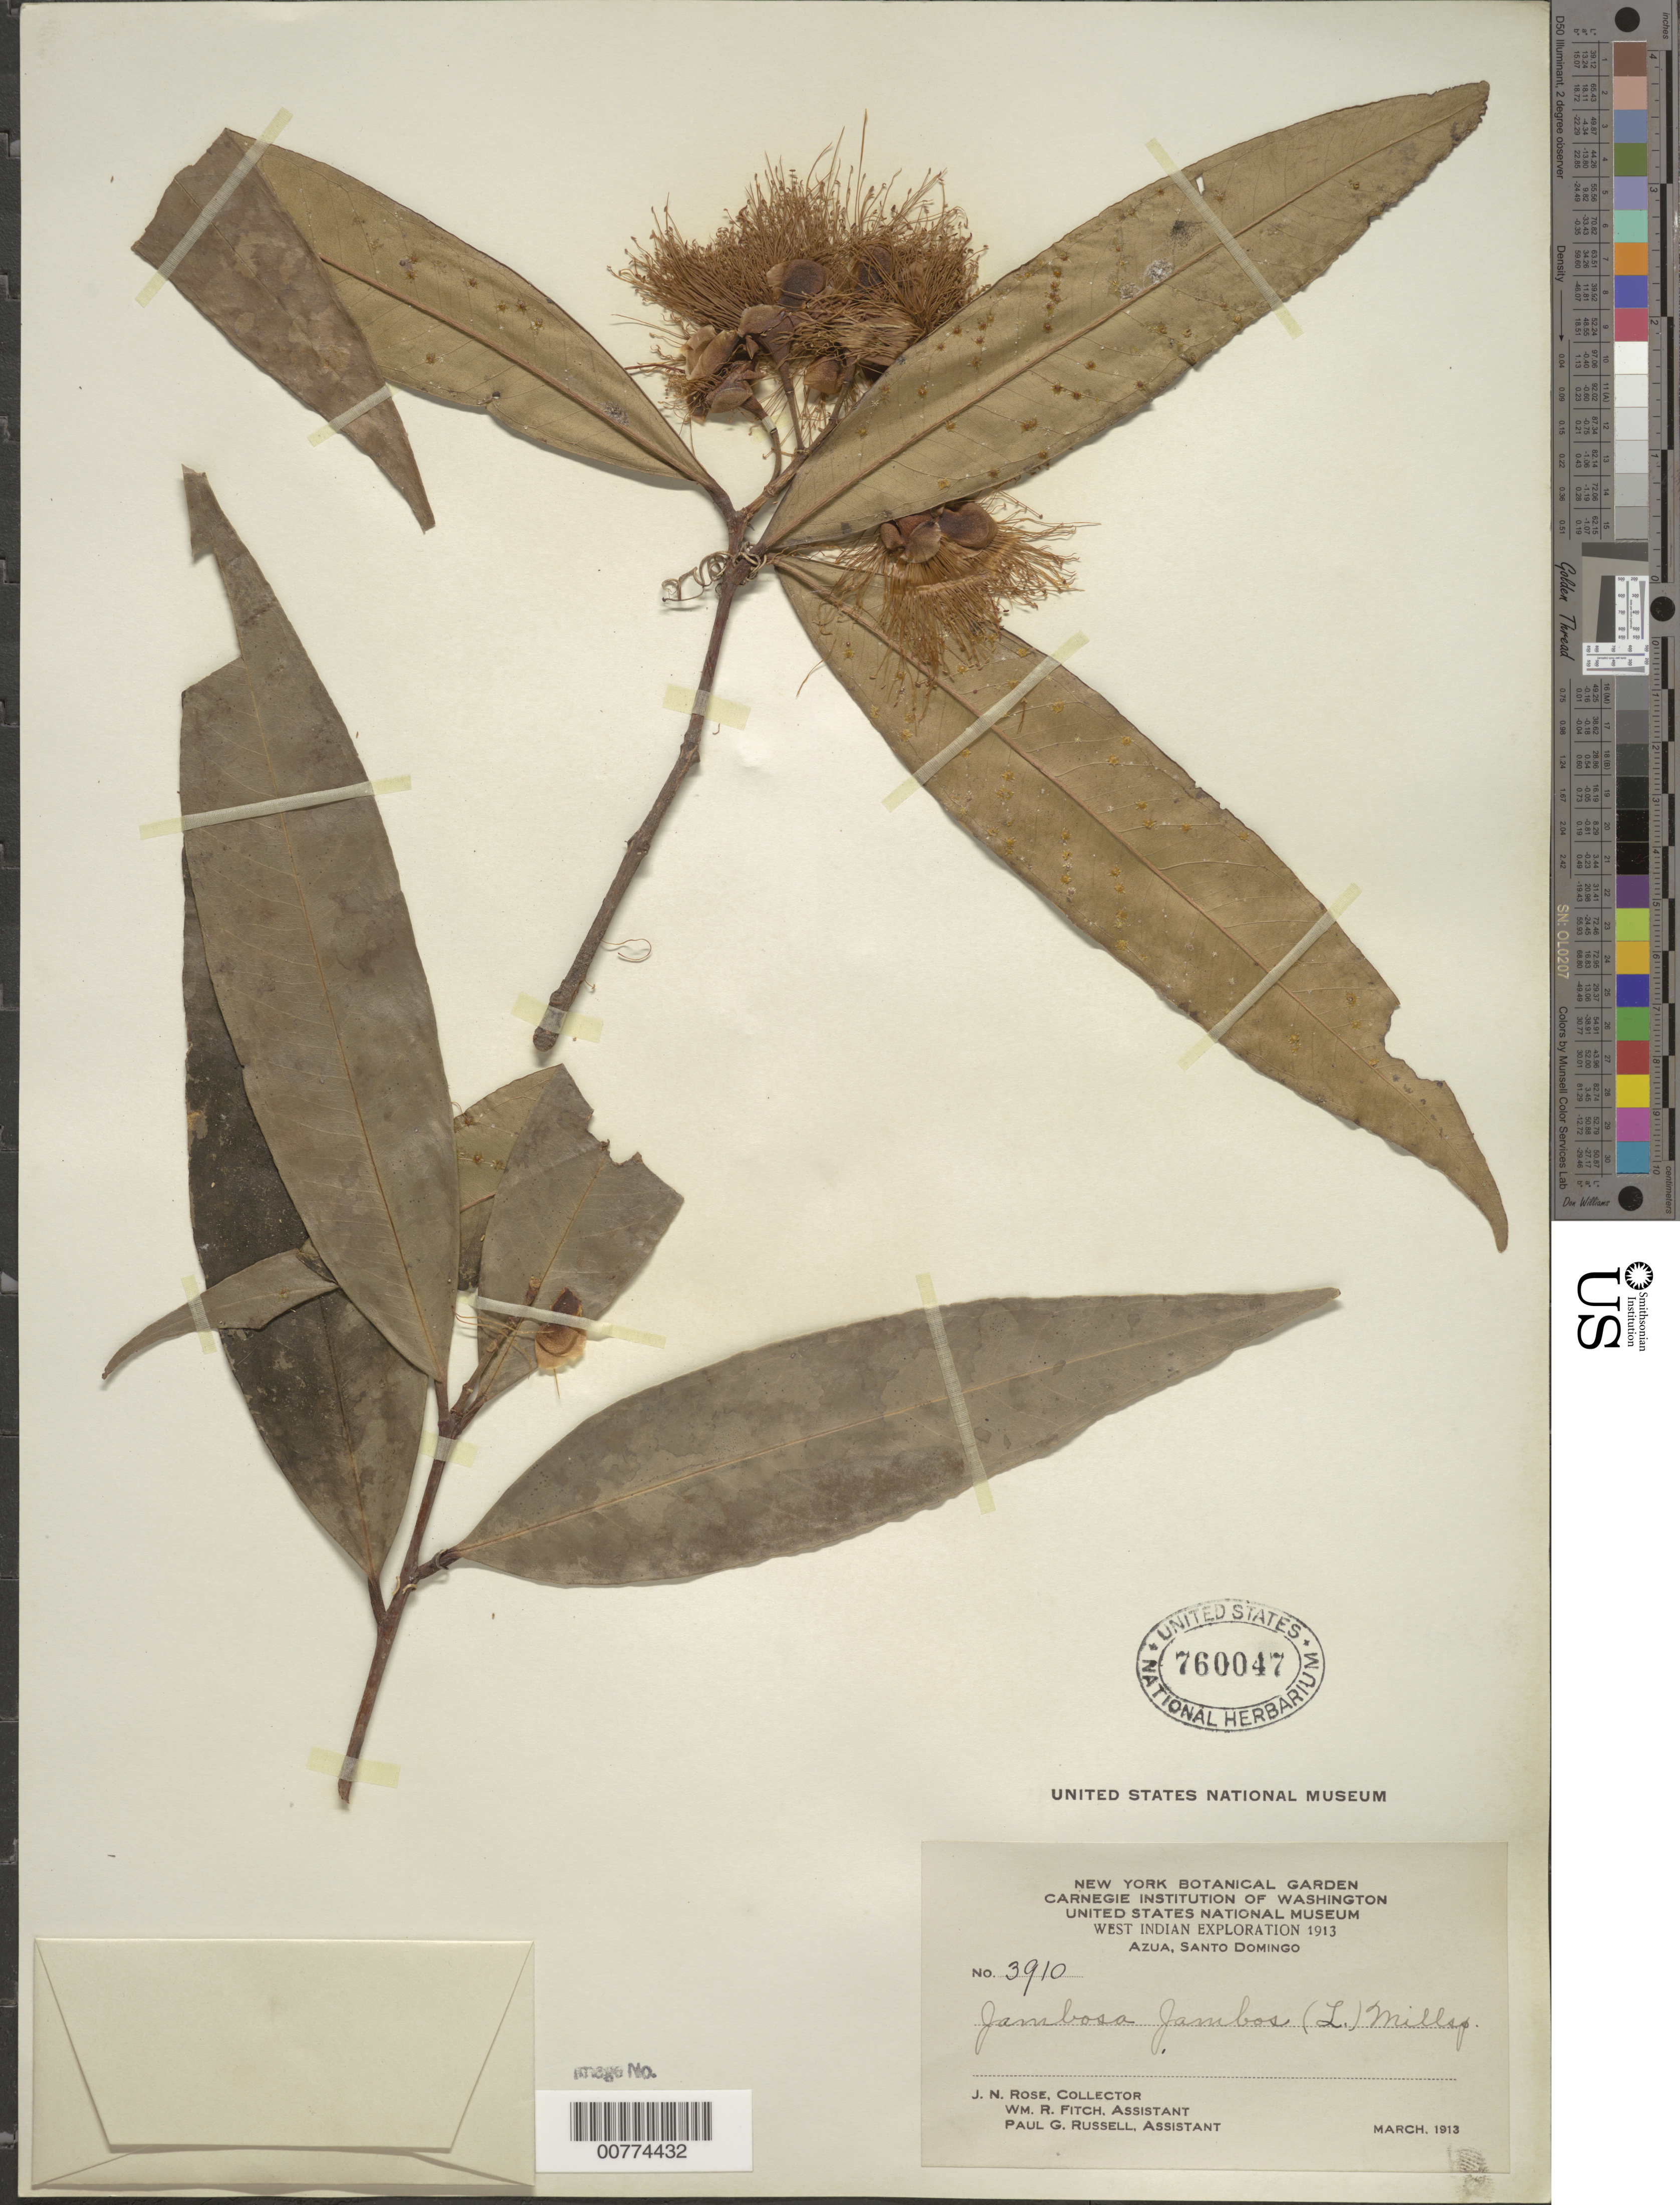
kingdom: Plantae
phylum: Tracheophyta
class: Magnoliopsida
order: Myrtales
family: Myrtaceae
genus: Syzygium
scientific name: Syzygium jambos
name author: (L.) Alston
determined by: Strong, Mark T., (BOT), Smithsonian Institution - National Museum of Natural History (UNITED STATES)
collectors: J. N. Rose, W. R. Fitch & P. G. Russell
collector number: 3910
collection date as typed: Mar 1913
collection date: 1913-03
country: Dominican Republic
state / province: Azua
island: Hispaniola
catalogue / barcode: US 760047